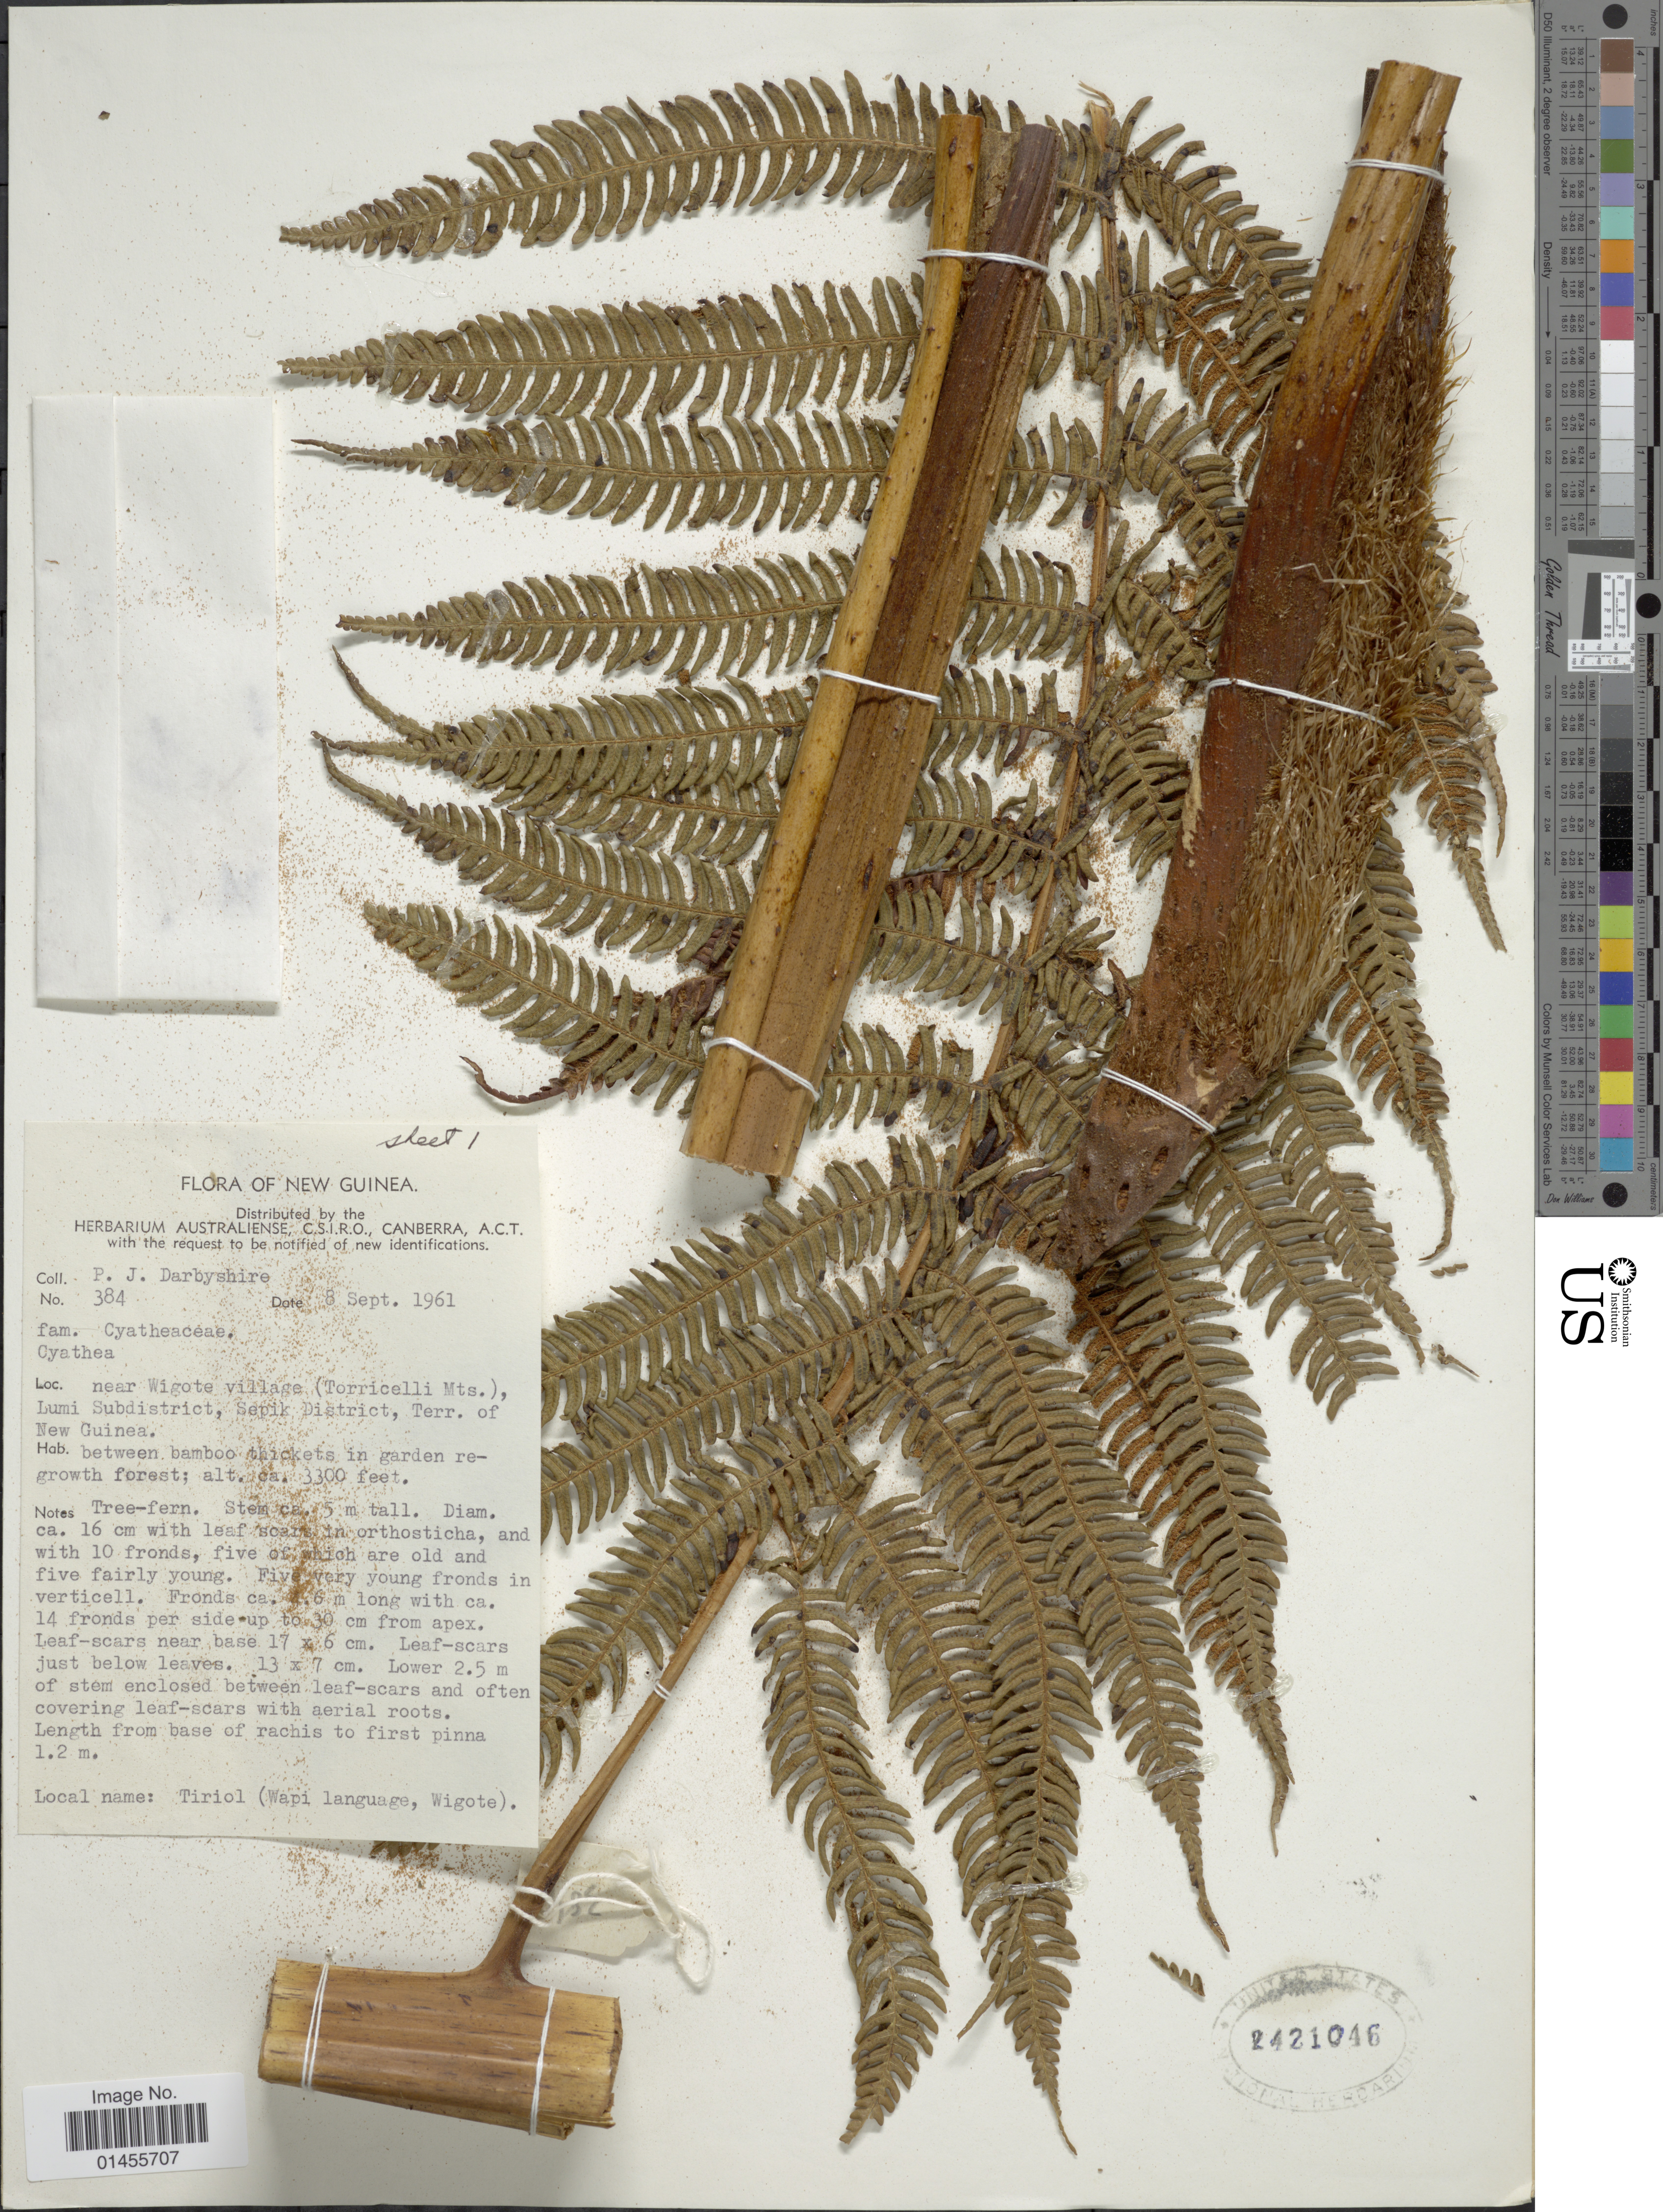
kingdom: Plantae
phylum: Tracheophyta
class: Polypodiopsida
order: Cyatheales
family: Cyatheaceae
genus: Alsophila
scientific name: Alsophila sp.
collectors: P. Darbyshire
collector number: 384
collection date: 1961-09-08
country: Papua New Guinea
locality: New Guinea. Near Wigote village (Torrecelli Mts.), Lumi Subdsitrict, Sepik Disitrict, Terr. of New Guinea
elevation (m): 1006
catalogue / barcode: US 2421046